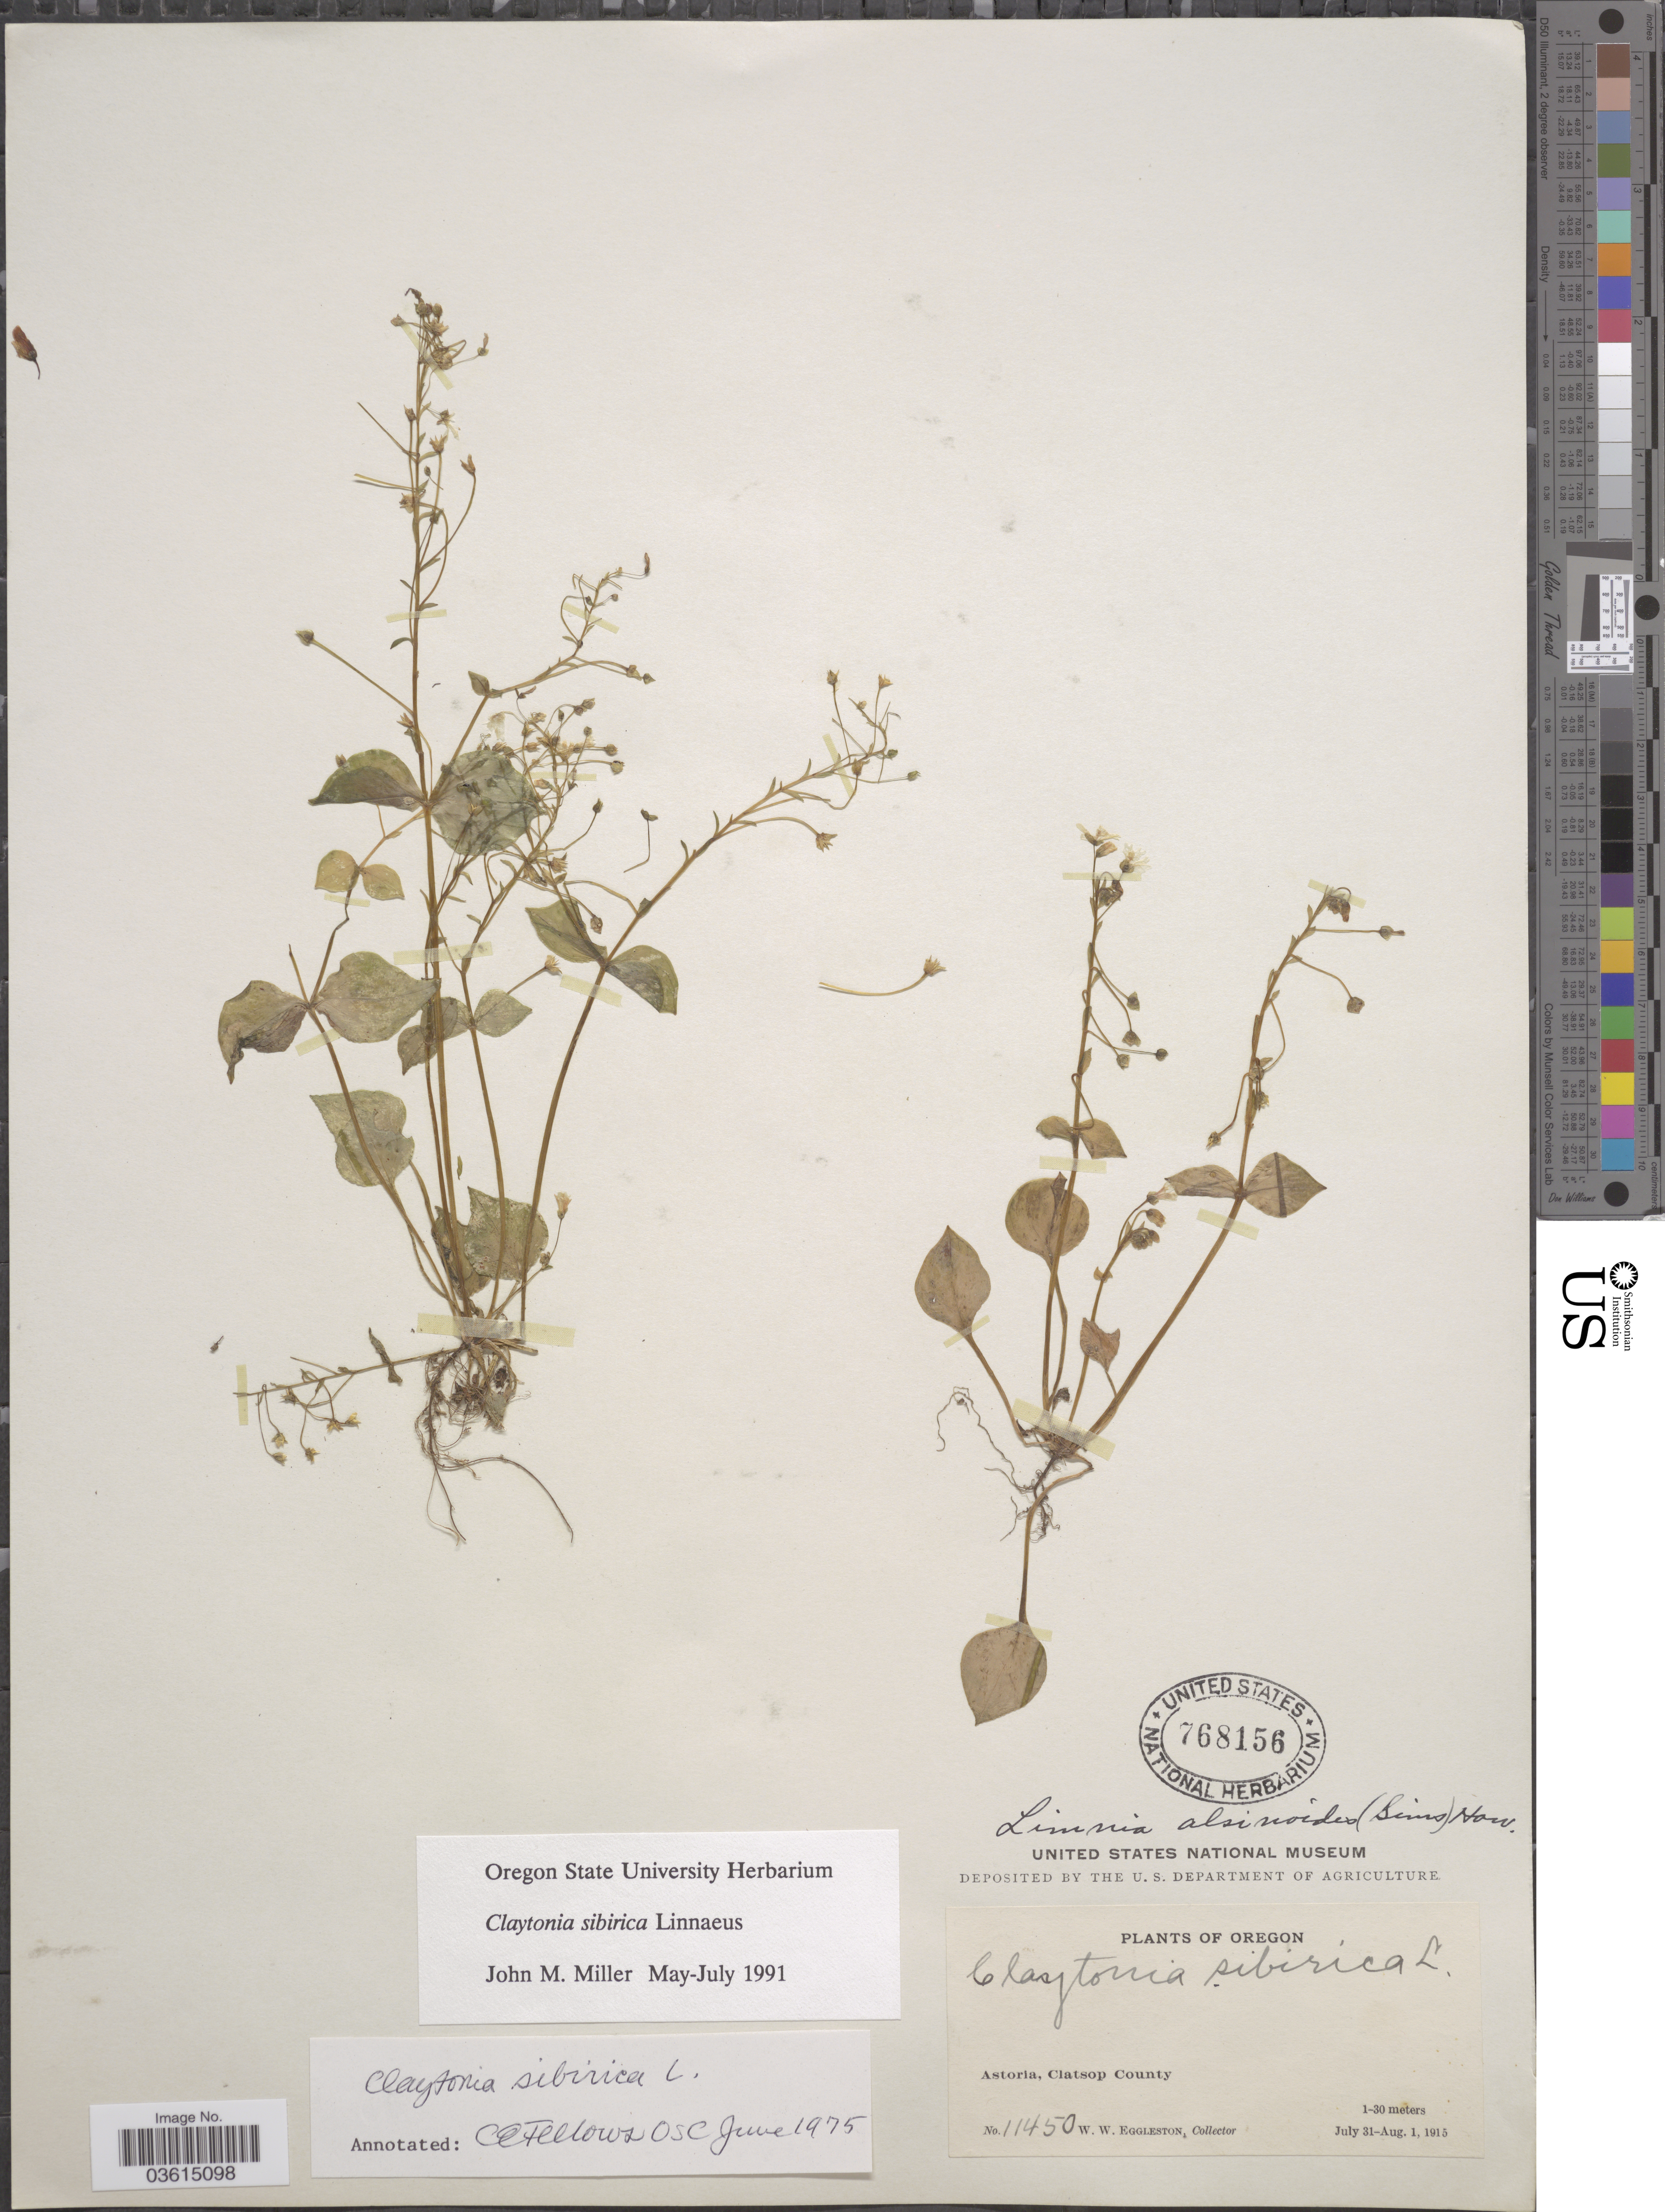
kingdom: Plantae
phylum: Tracheophyta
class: Magnoliopsida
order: Caryophyllales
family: Montiaceae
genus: Claytonia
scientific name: Claytonia sibirica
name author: L.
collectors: W. W. Eggleston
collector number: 11450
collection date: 1915-07-31/1915-08-01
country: United States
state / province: Oregon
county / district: Clatsop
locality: Astoria, Clatsop County.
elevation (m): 1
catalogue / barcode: US 768156